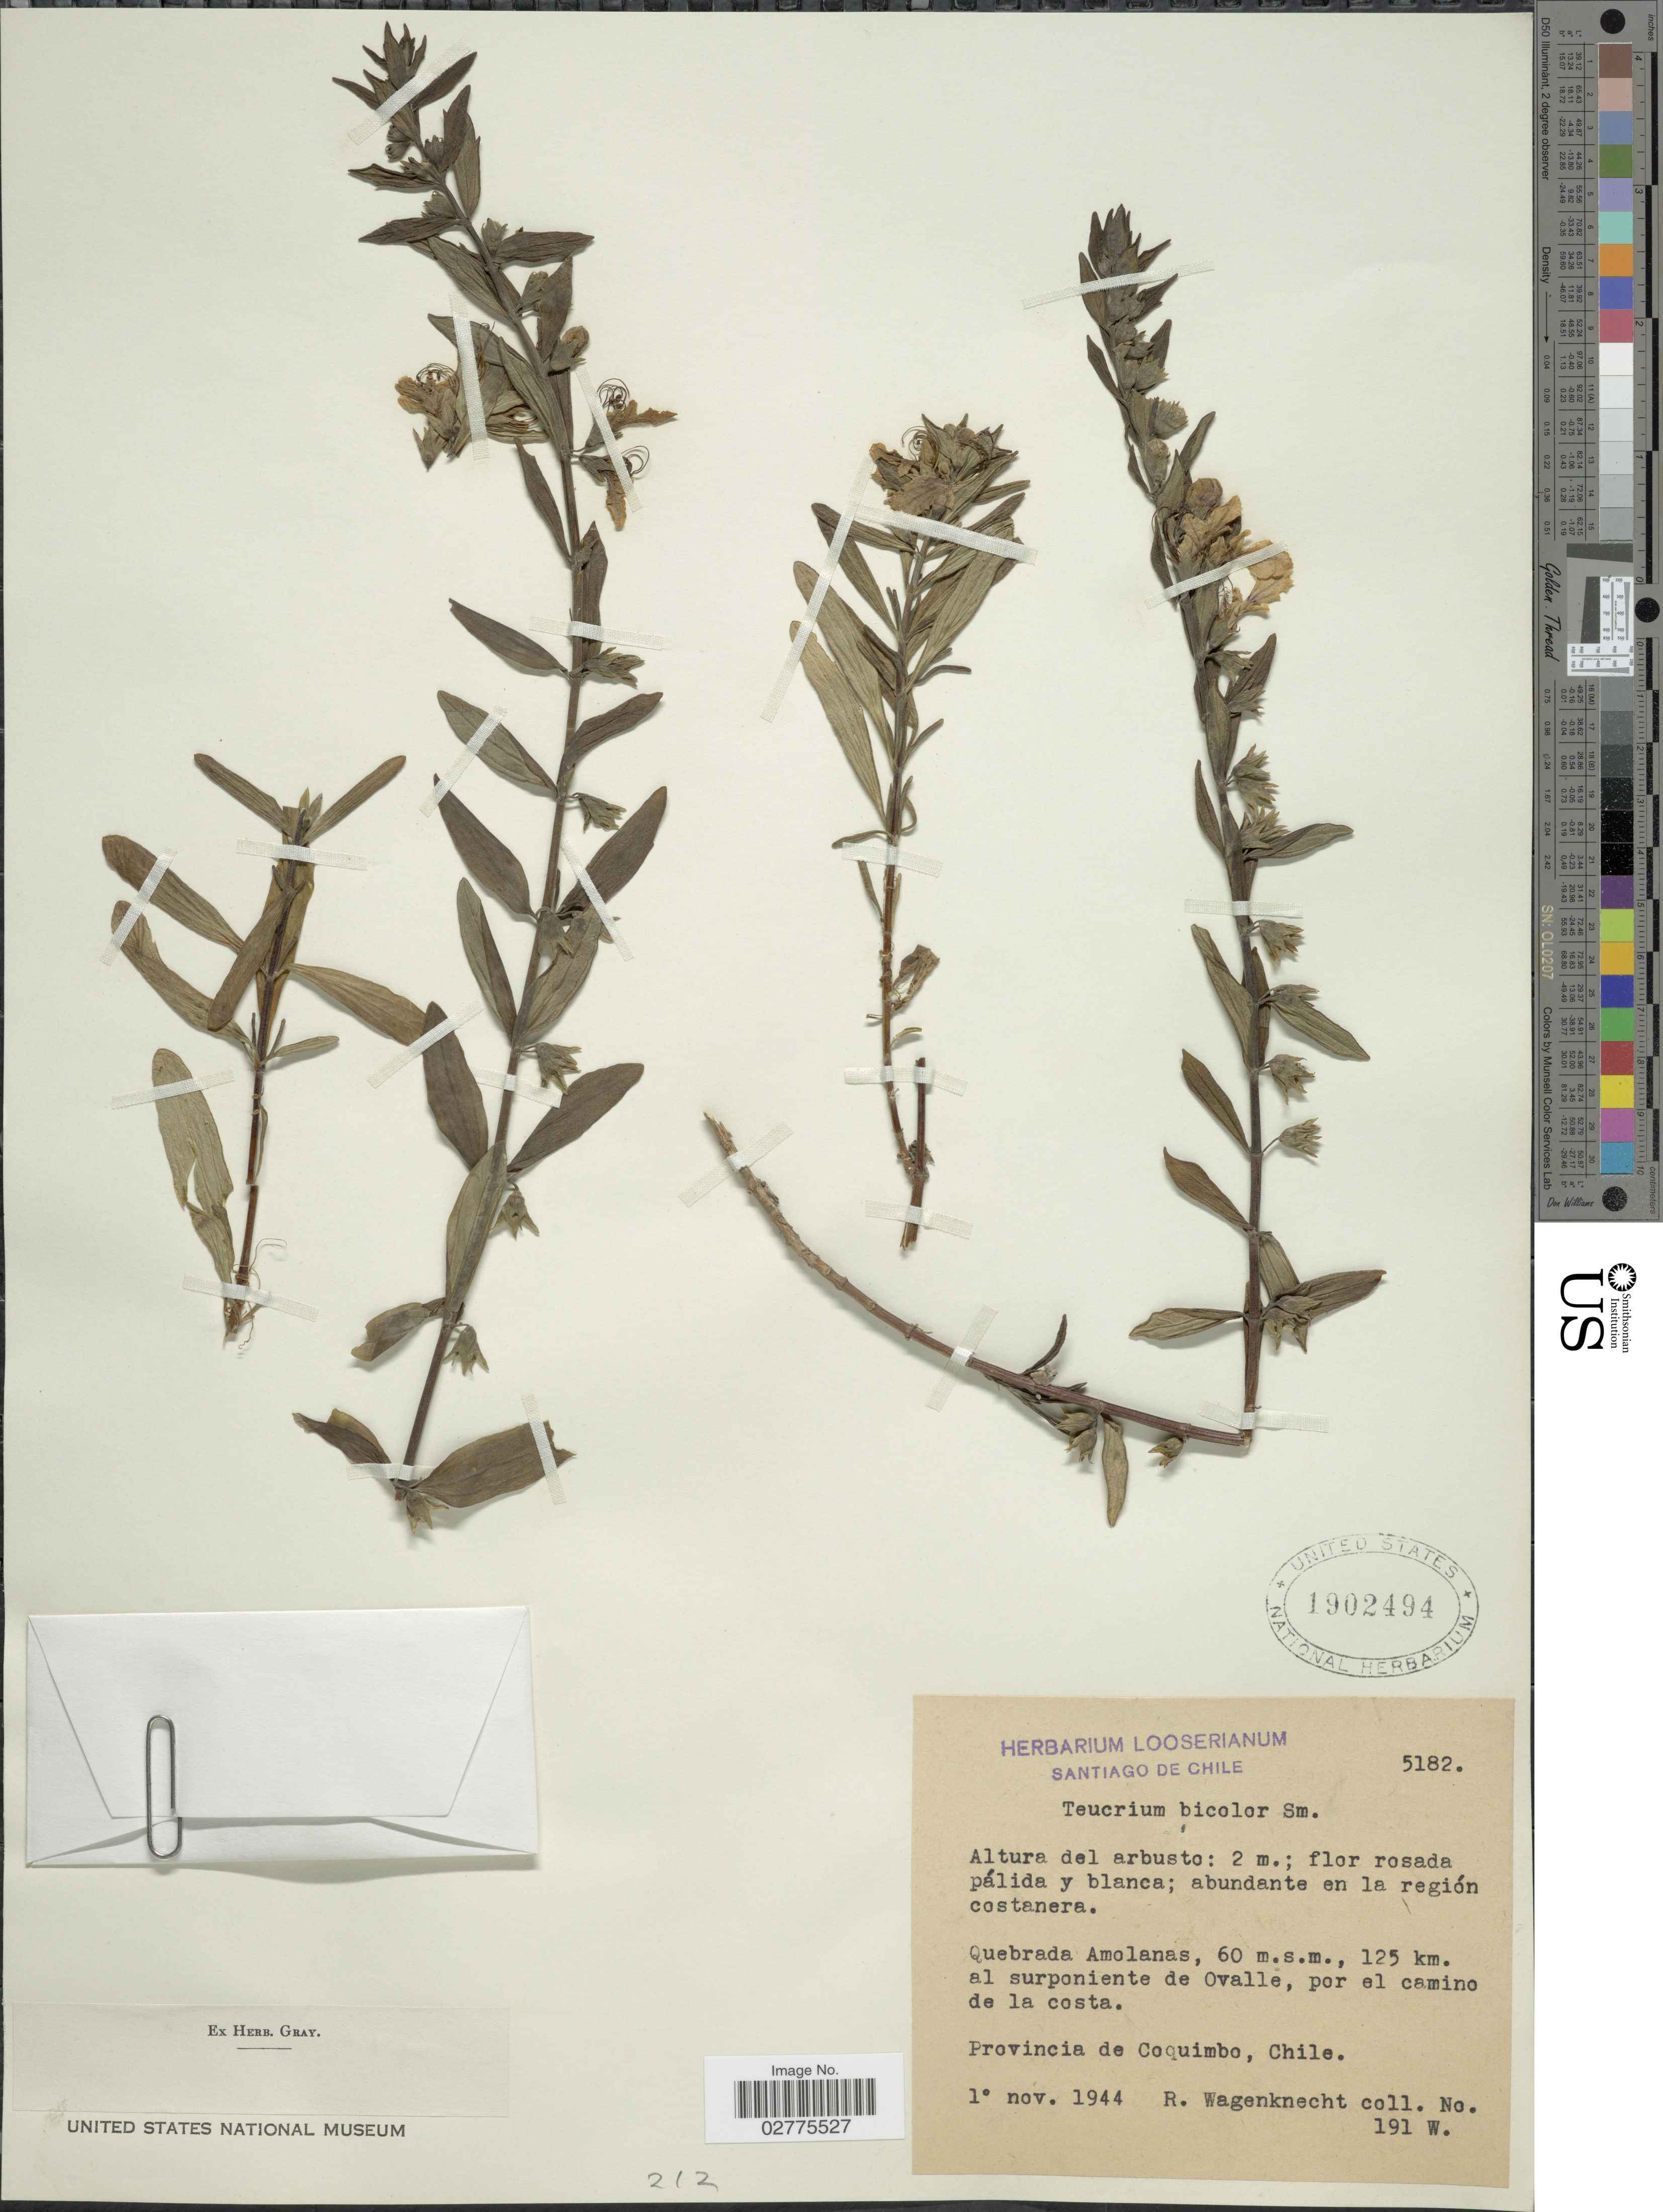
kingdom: Plantae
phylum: Tracheophyta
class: Magnoliopsida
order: Lamiales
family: Lamiaceae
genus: Teucrium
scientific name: Teucrium bicolor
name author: (Sm.) Raf.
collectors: R. Wagenknecht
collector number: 191W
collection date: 1944-11-01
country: Chile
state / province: Coquimbo (IV)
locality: Quebrada Amolanas, 125 km. al surponiente de Ovalle, por el camino de la costa.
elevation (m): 60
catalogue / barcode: US 1902494